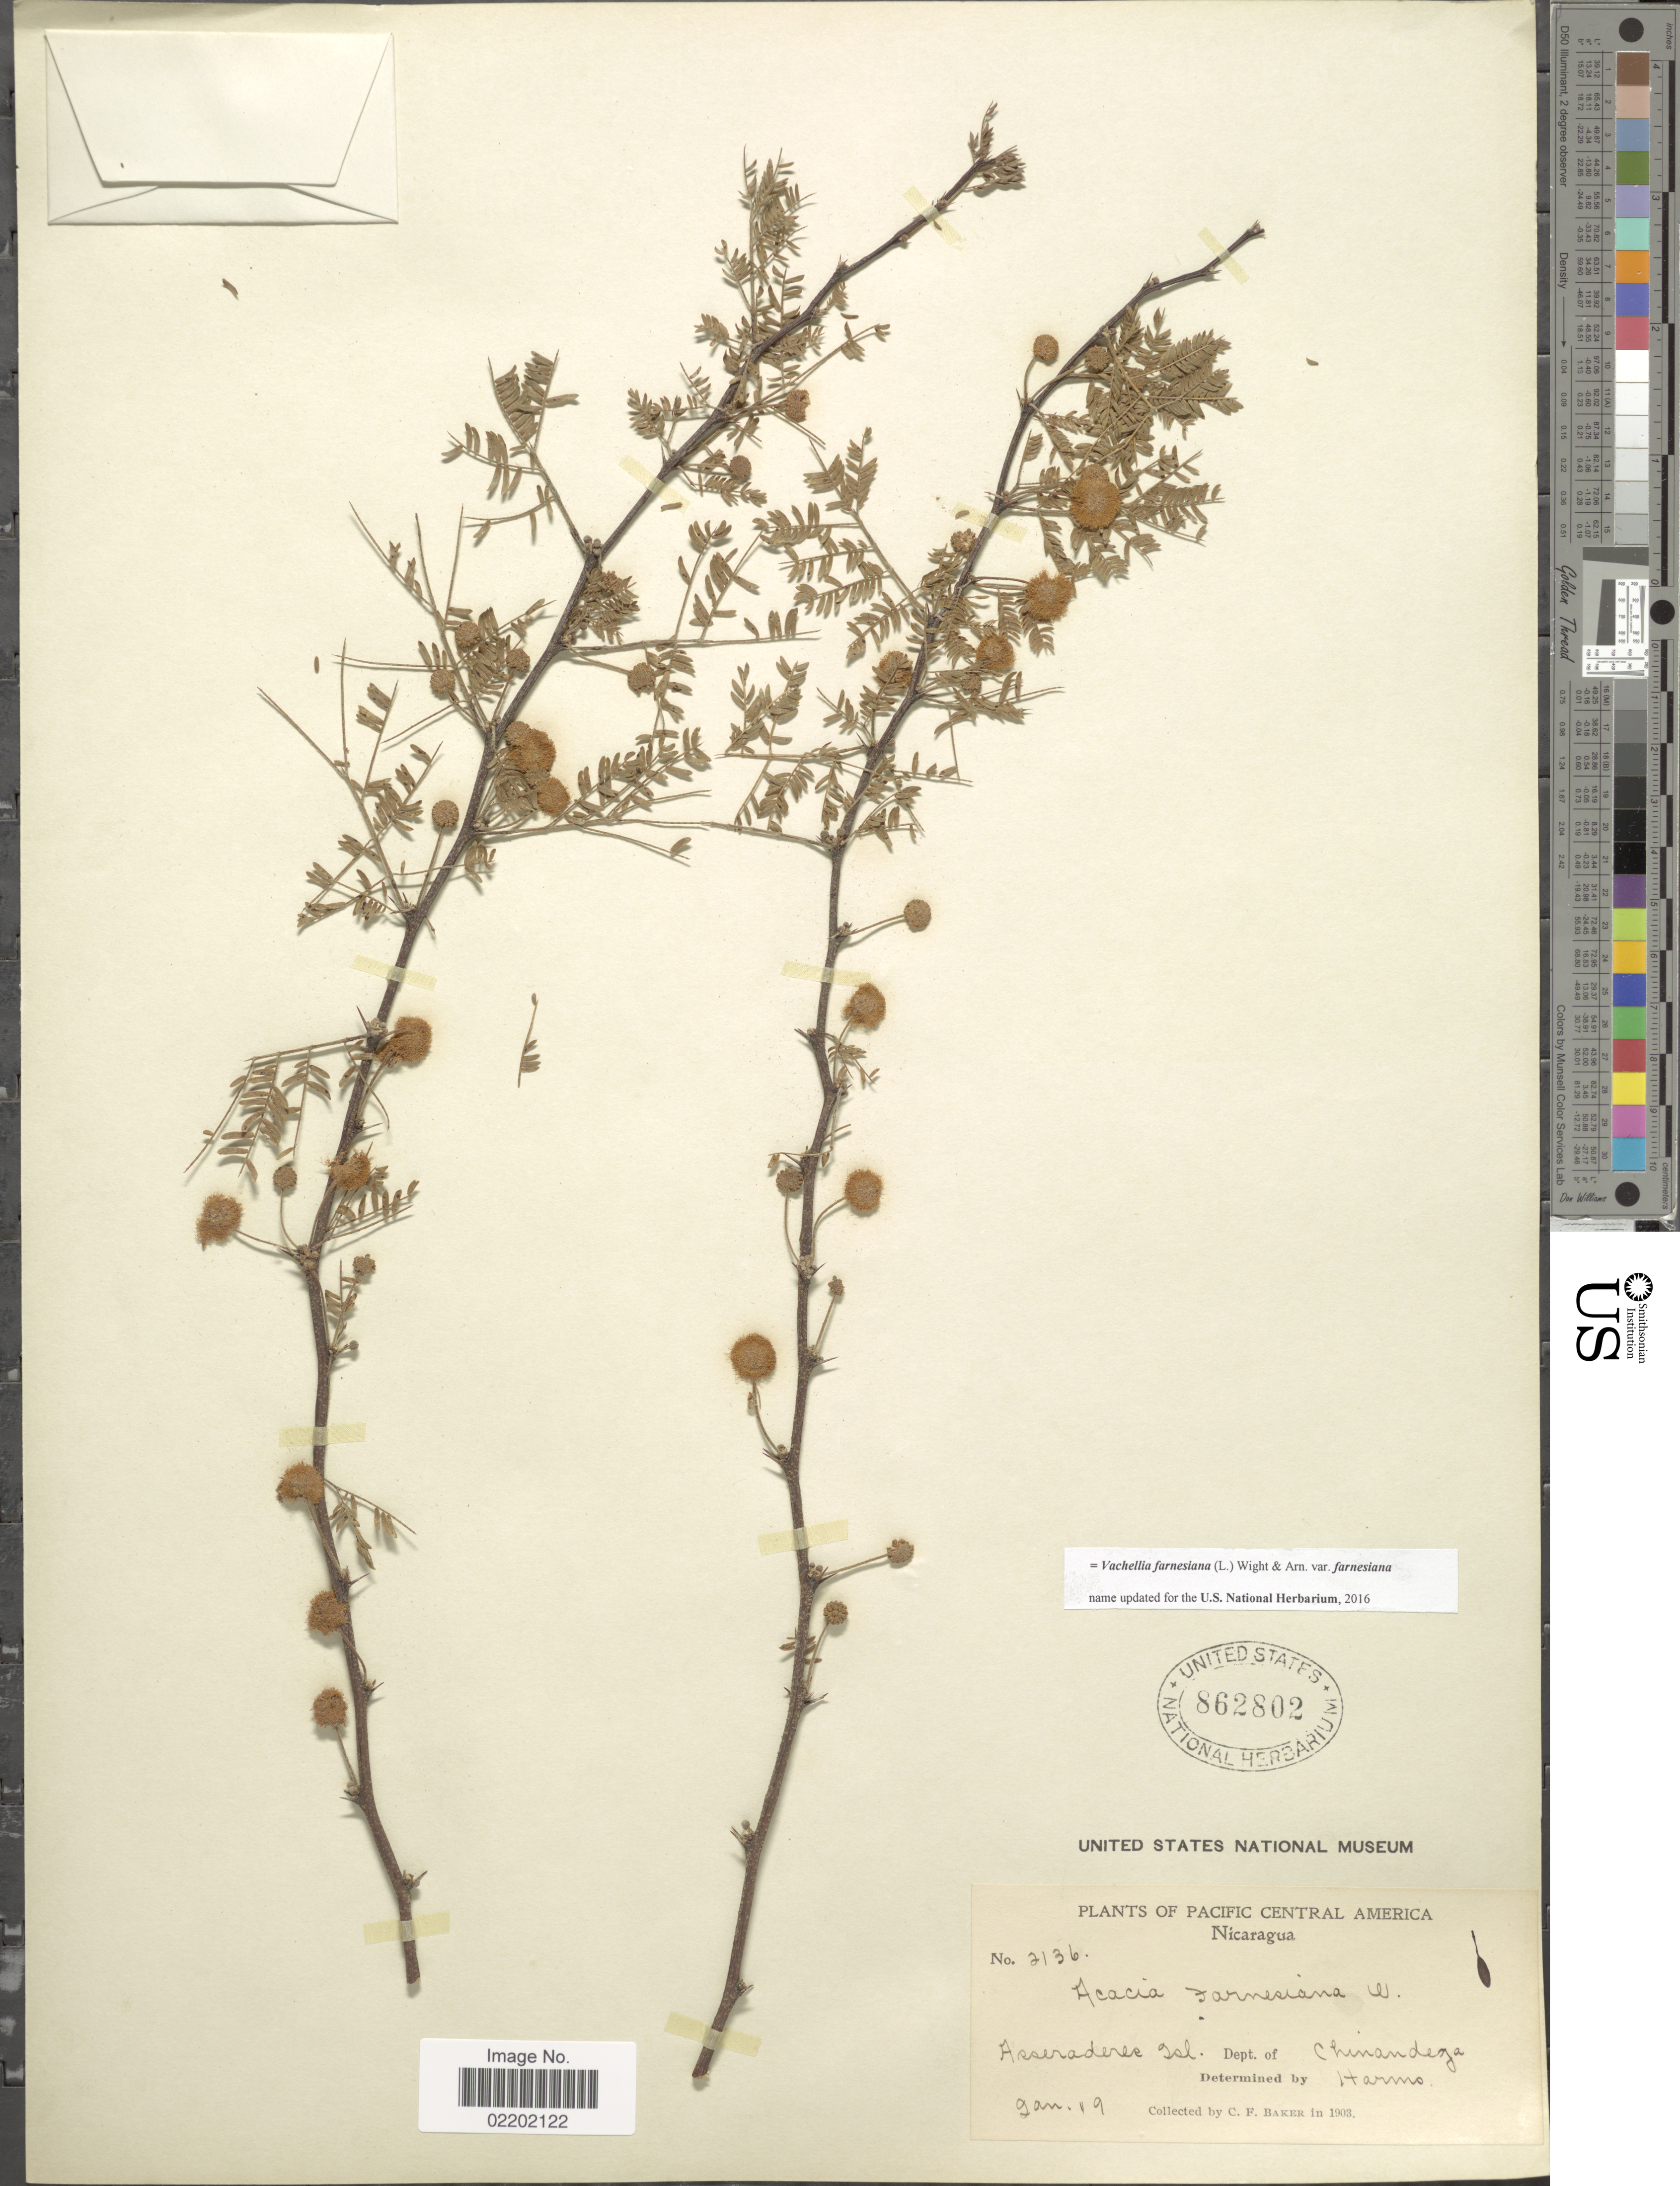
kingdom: Plantae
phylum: Tracheophyta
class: Magnoliopsida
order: Fabales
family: Fabaceae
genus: Vachellia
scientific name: Vachellia farnesiana var. farnesiana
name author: (L.) Wight & Arn.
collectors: C. F. Baker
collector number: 2136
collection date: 1903-01-19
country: Nicaragua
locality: Pacific Central America, Asseraderes Isl. Dept of Chinandega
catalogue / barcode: US 862802